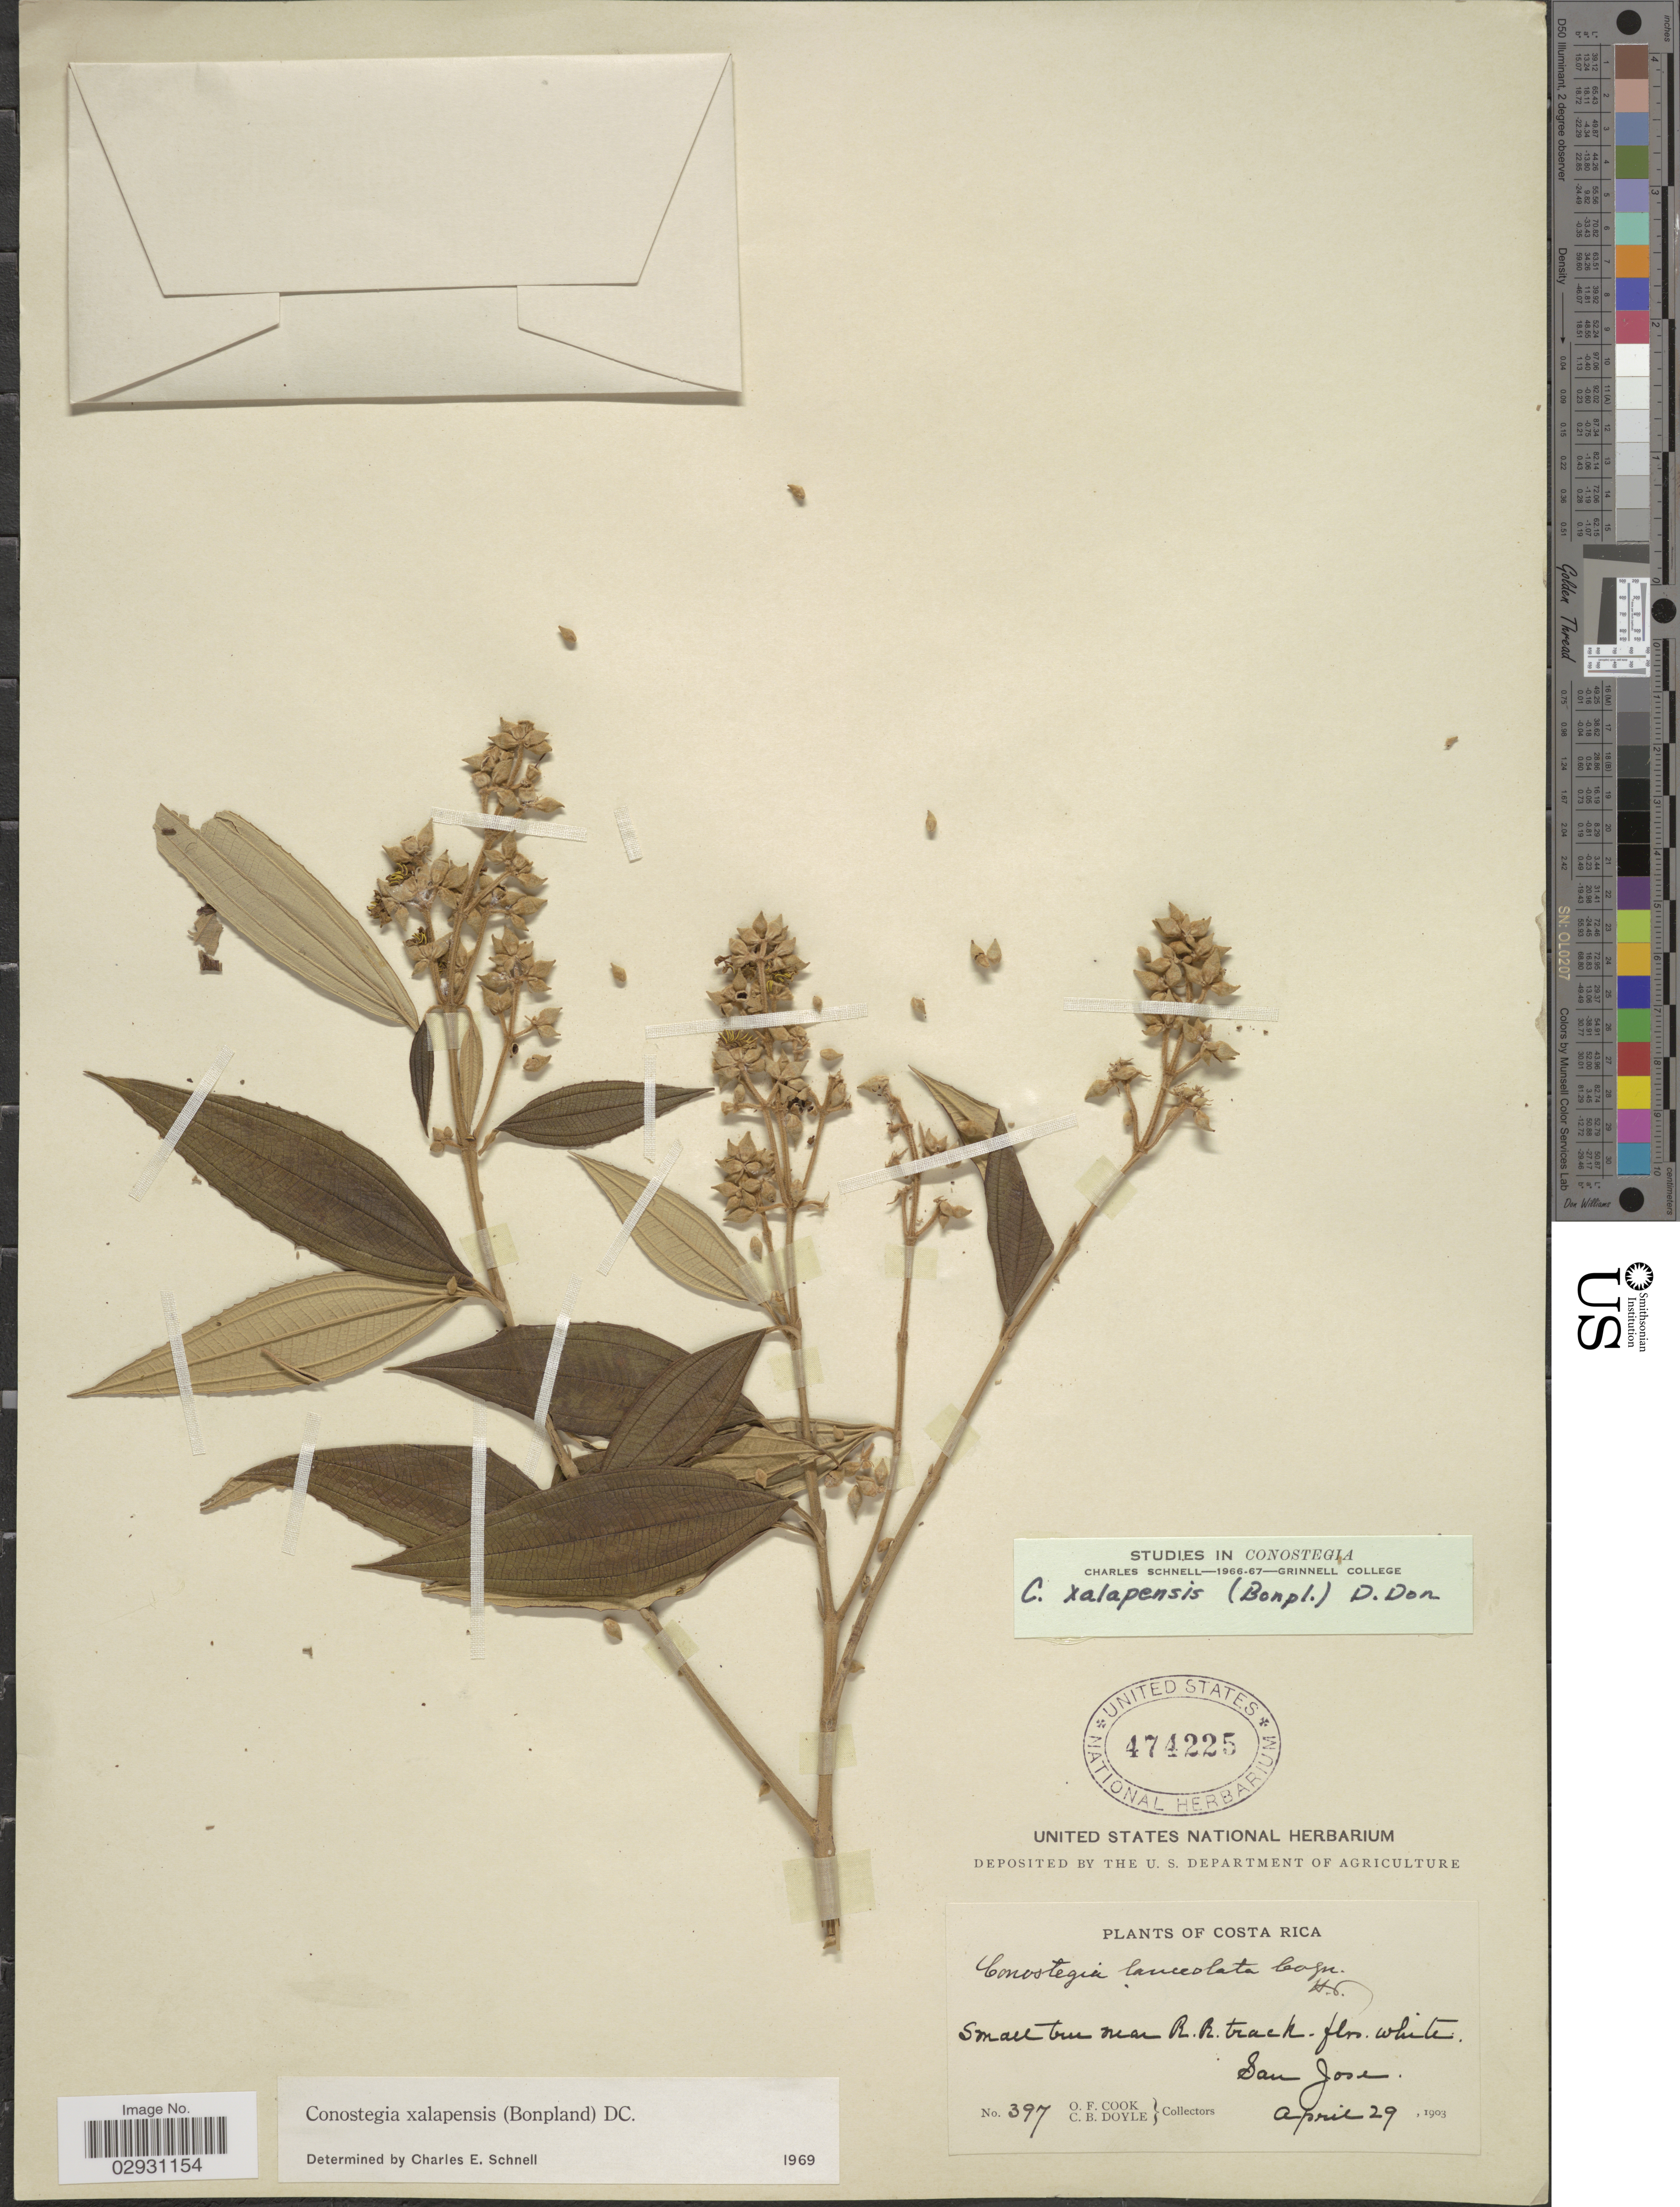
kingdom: Plantae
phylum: Tracheophyta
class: Magnoliopsida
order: Myrtales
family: Melastomataceae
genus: Conostegia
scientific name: Conostegia quadrangularis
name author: Schltdl. ex Steud.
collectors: O. F. Cook & C. Doyle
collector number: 397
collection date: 1903-04-29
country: Costa Rica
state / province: San José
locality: Near R.R. track.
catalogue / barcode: US 474225